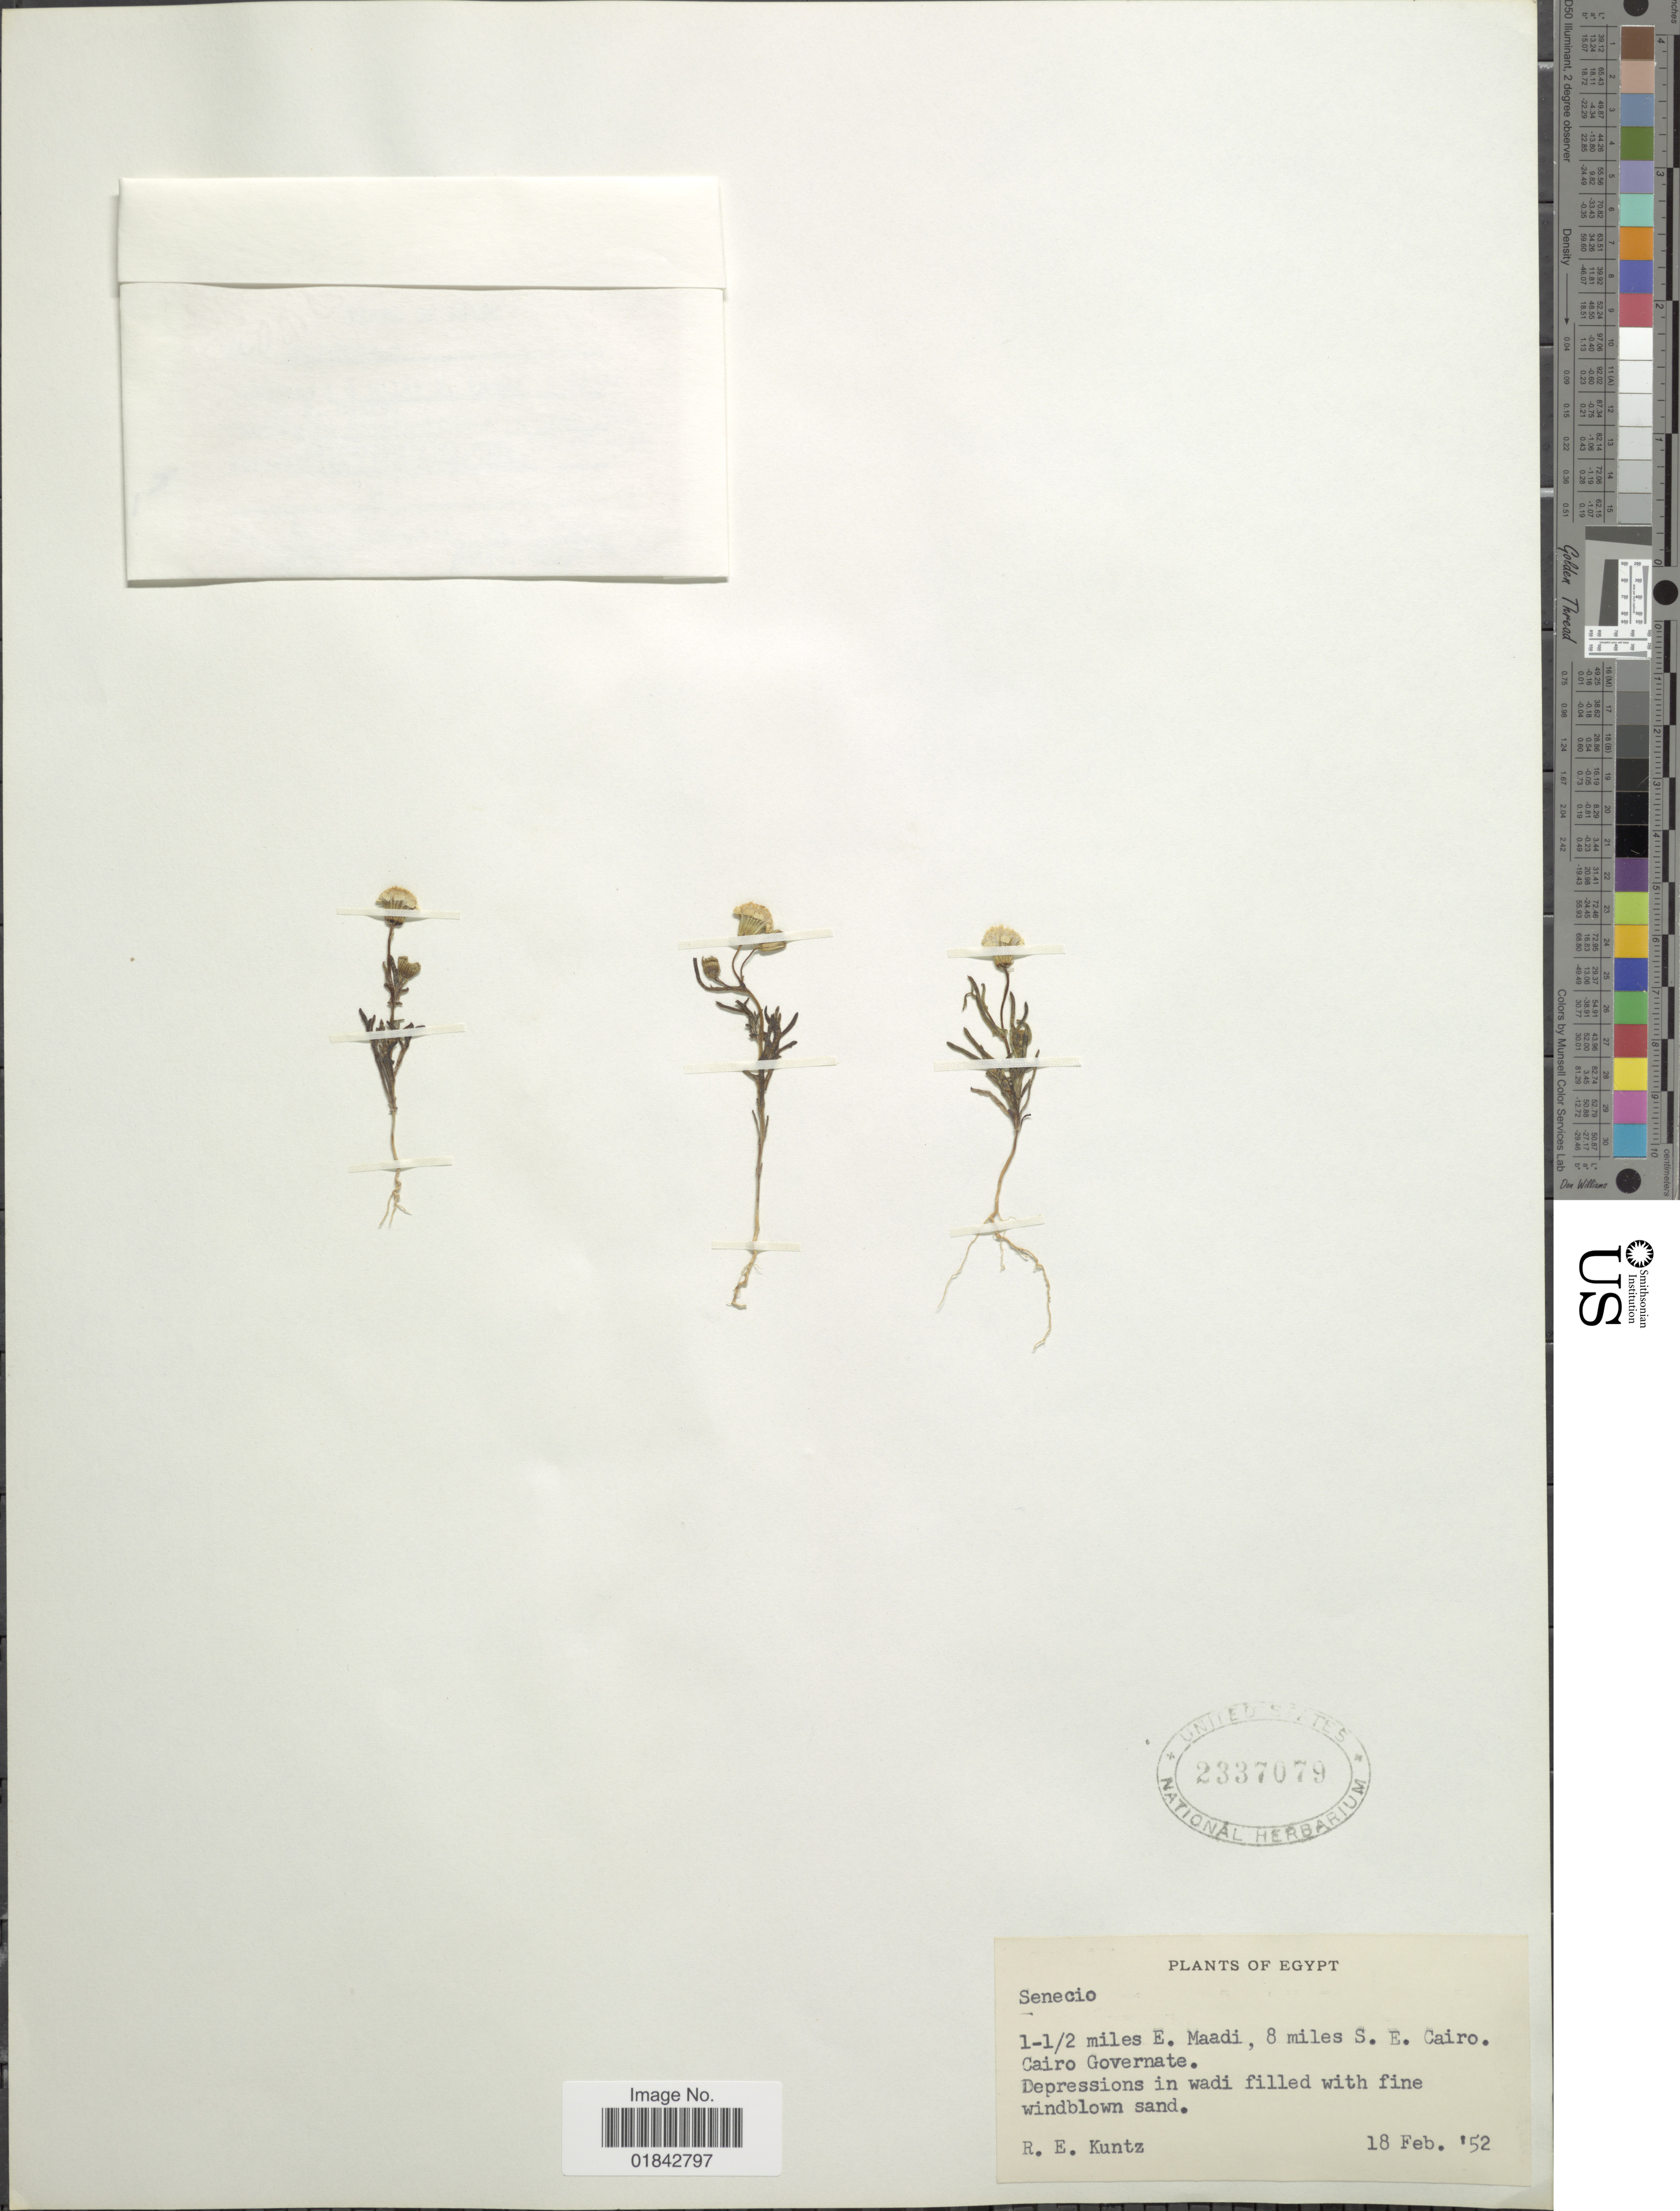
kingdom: Plantae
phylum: Tracheophyta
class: Magnoliopsida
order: Asterales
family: Asteraceae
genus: Senecio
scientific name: Senecio sp.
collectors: R. E. Kuntz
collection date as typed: Transcribed d/m/y: 18/2/52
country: Egypt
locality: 1-1/2 miles E. Maadi, 8 miles S.E. Cairo, Cairo Governate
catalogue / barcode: US 2337079